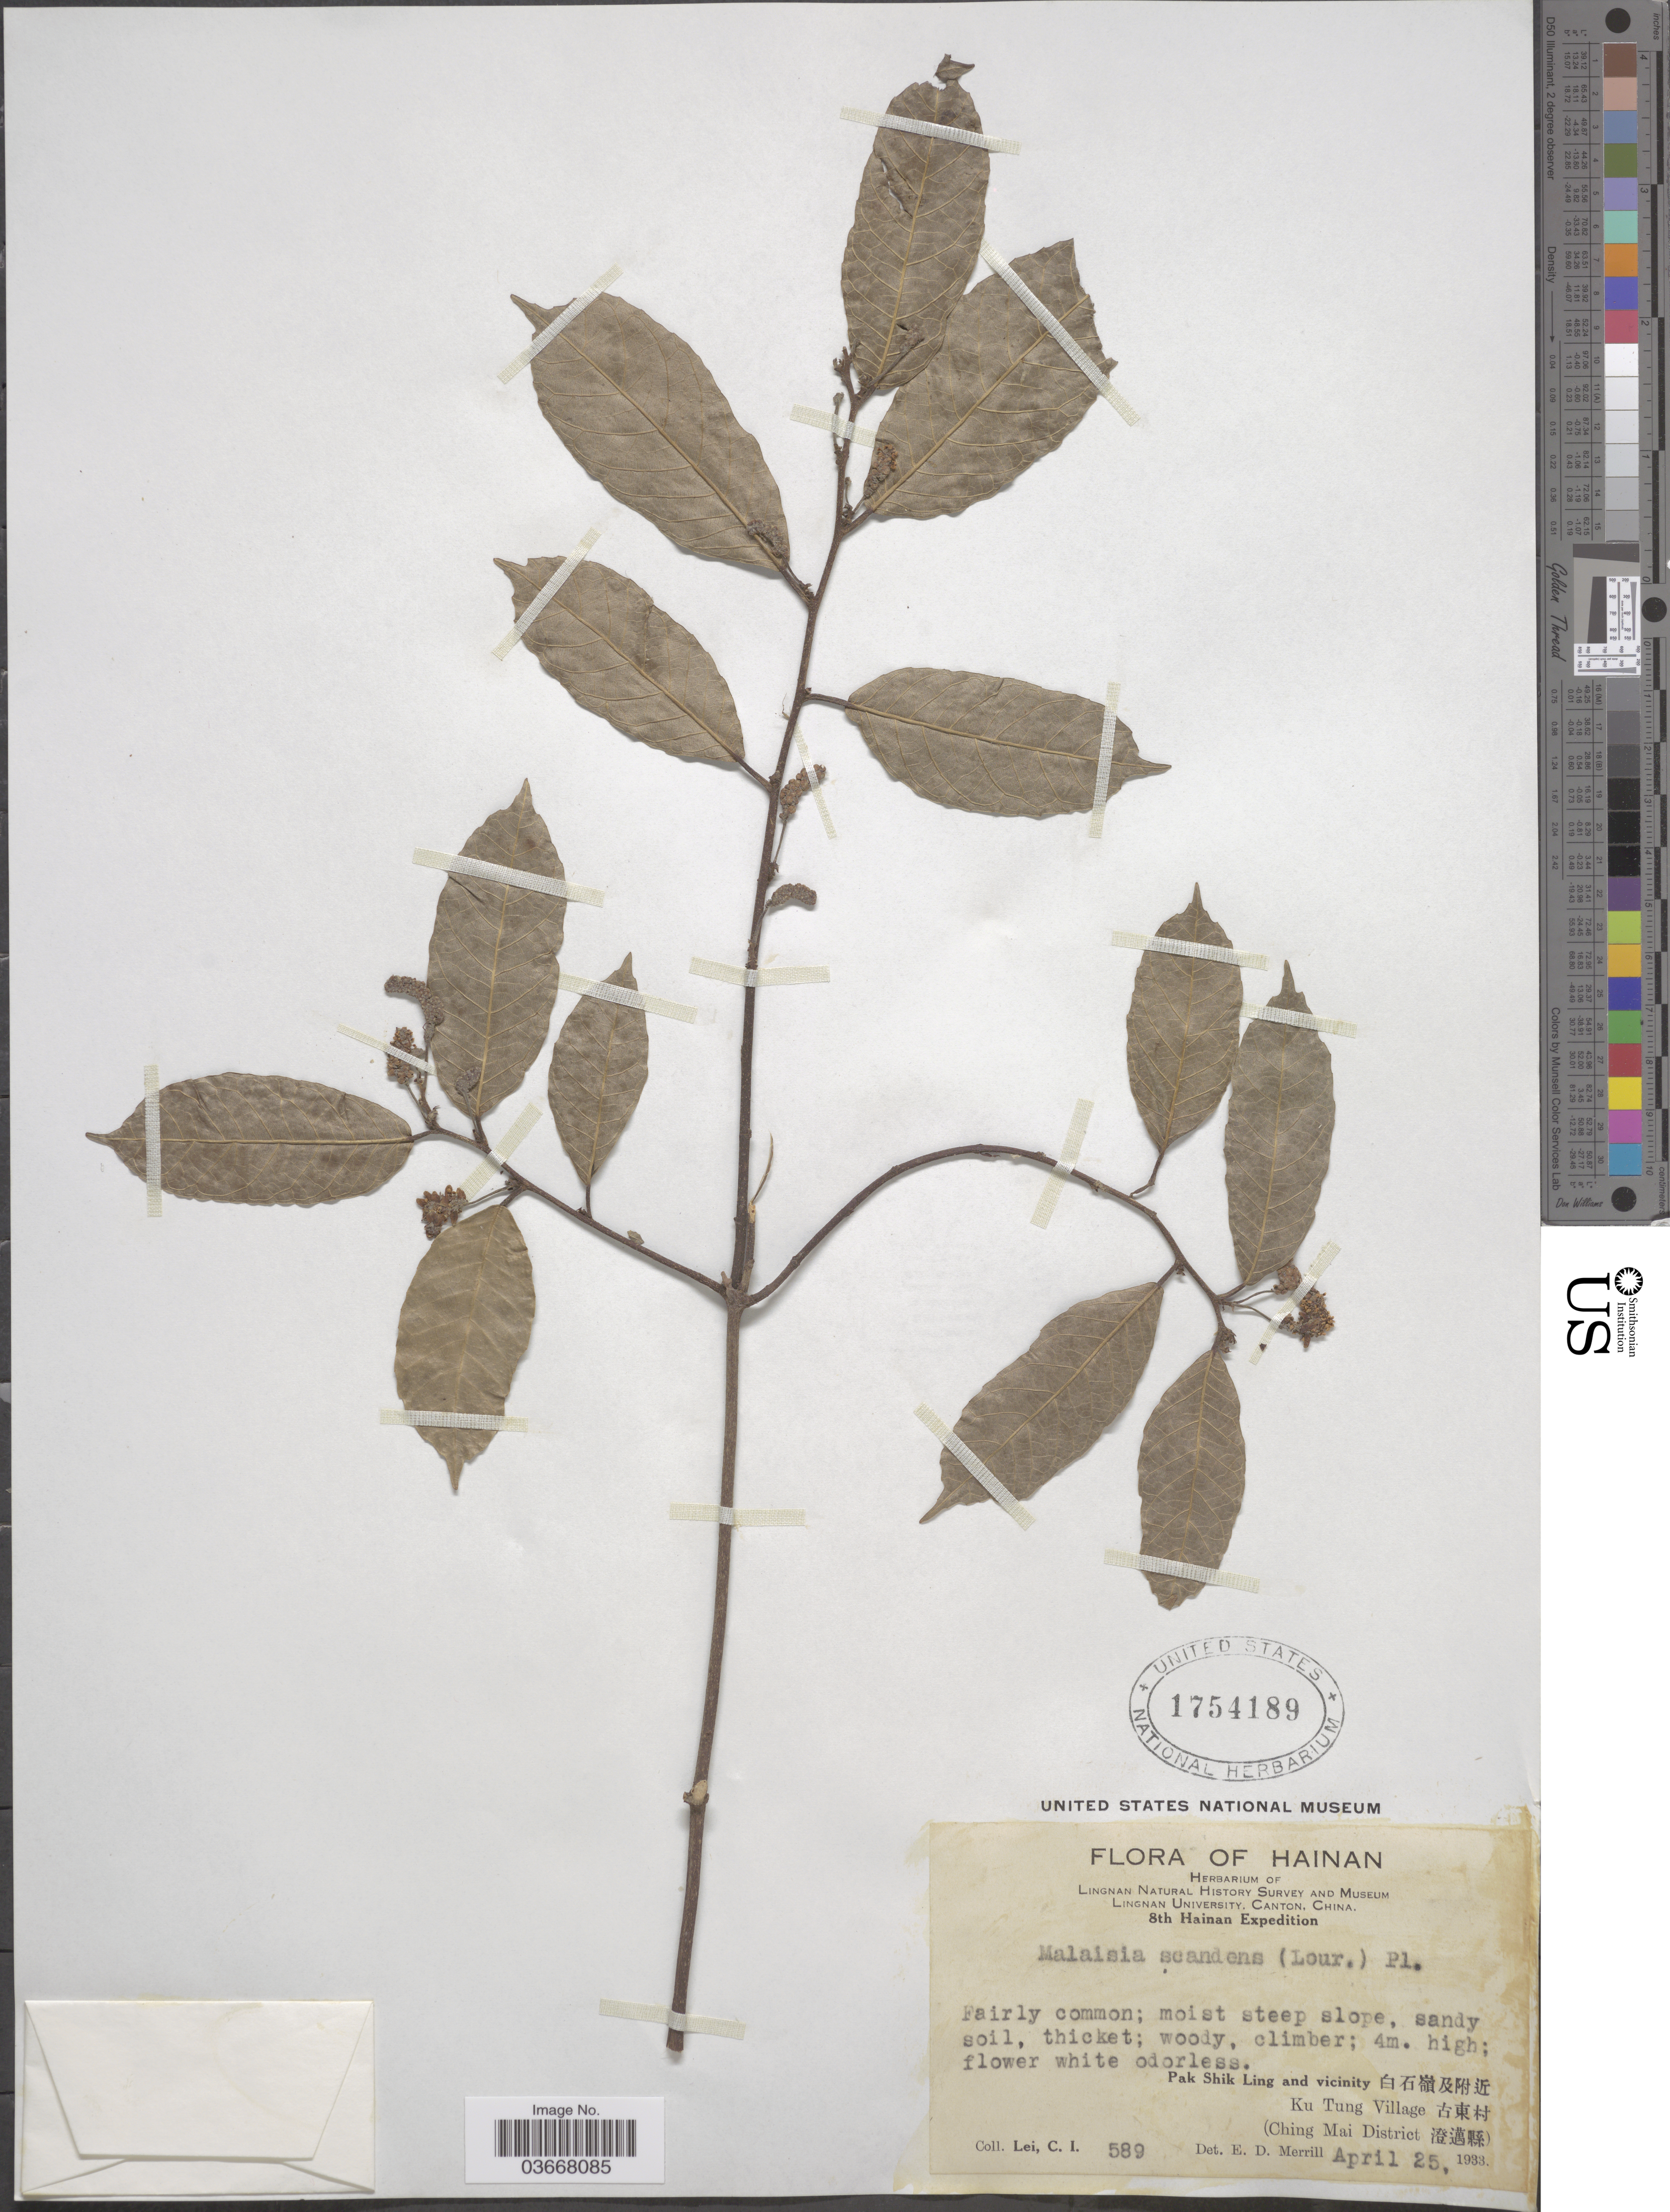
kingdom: Plantae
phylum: Tracheophyta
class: Magnoliopsida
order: Rosales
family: Moraceae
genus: Malaisia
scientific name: Malaisia scandens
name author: (Lour.) Planch.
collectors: C. I. Lei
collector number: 589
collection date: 1933-04-25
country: China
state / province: Hainan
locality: Pak Shik Ling and vicinity X. Ku Tung Village X (Ching Mai District X).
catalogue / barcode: US 1754189